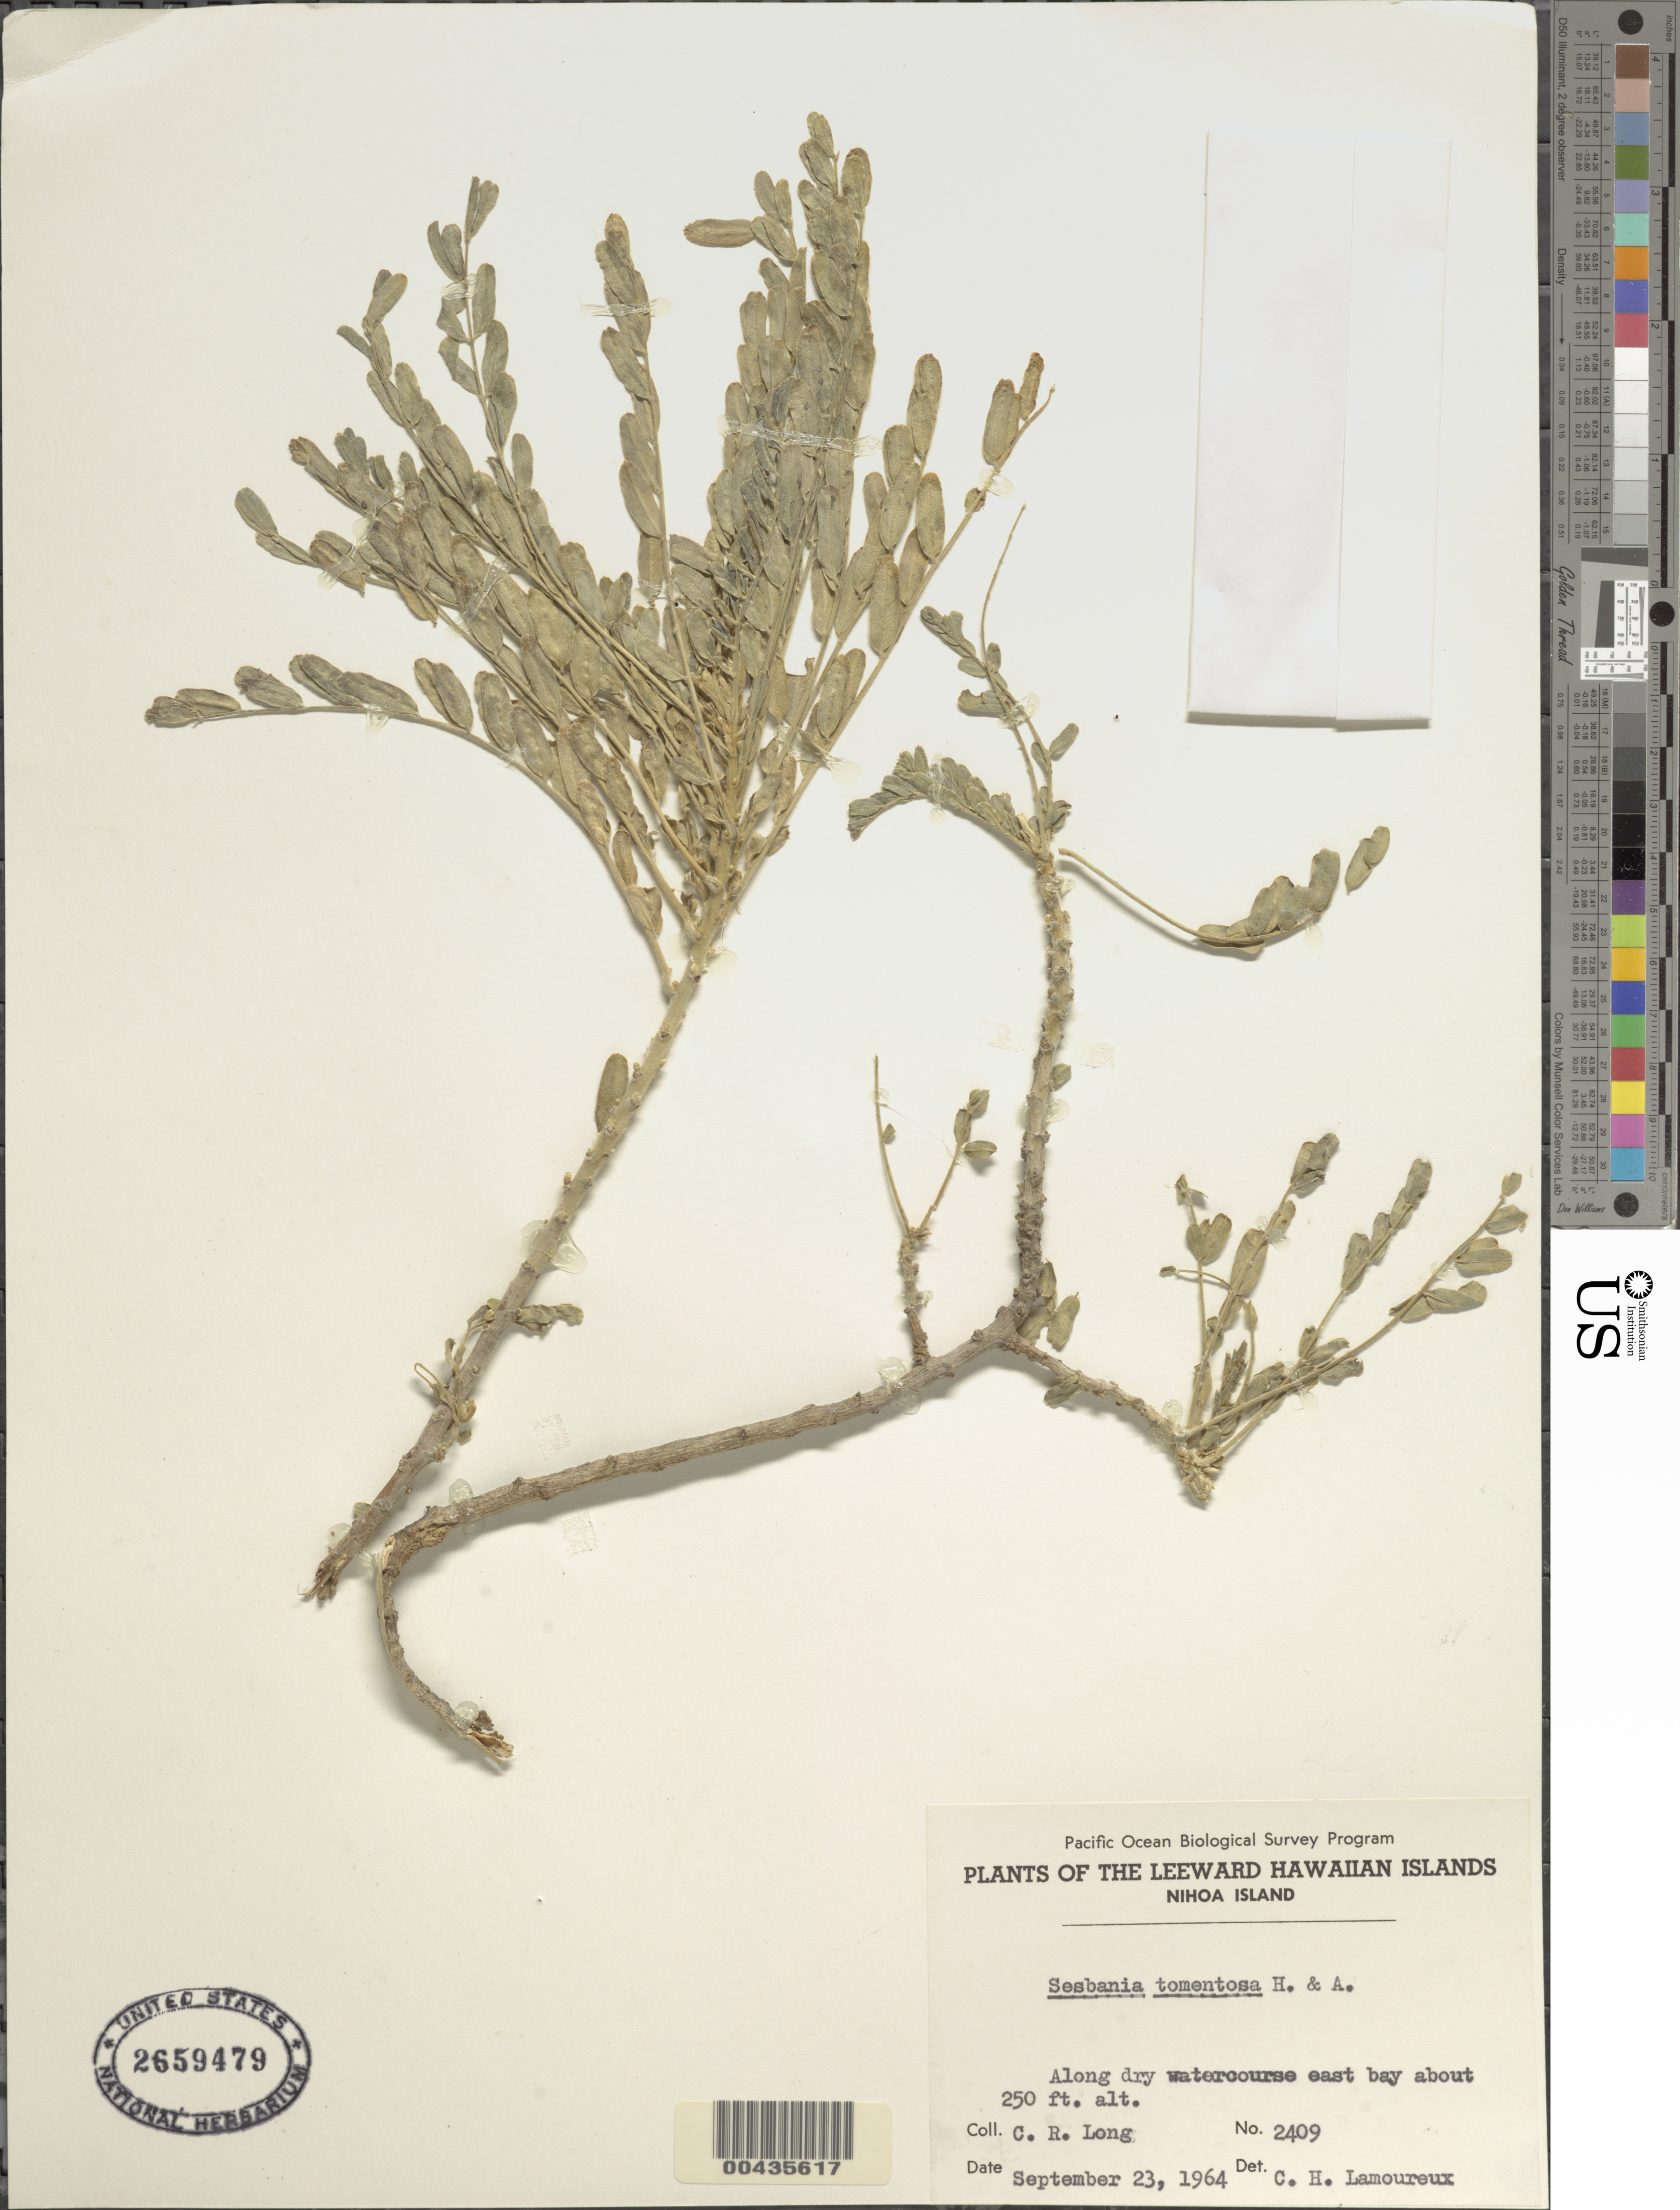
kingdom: Plantae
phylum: Tracheophyta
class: Magnoliopsida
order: Fabales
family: Fabaceae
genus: Sesbania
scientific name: Sesbania tomentosa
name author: Hook. & Arn.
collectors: C. Long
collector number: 2409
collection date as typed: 23 Sep 1964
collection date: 1964-09-23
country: United States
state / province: Hawaii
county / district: Honolulu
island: Nihoa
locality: Nihoa Island, along dry watercourse east bay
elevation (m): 76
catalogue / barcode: US 2659479